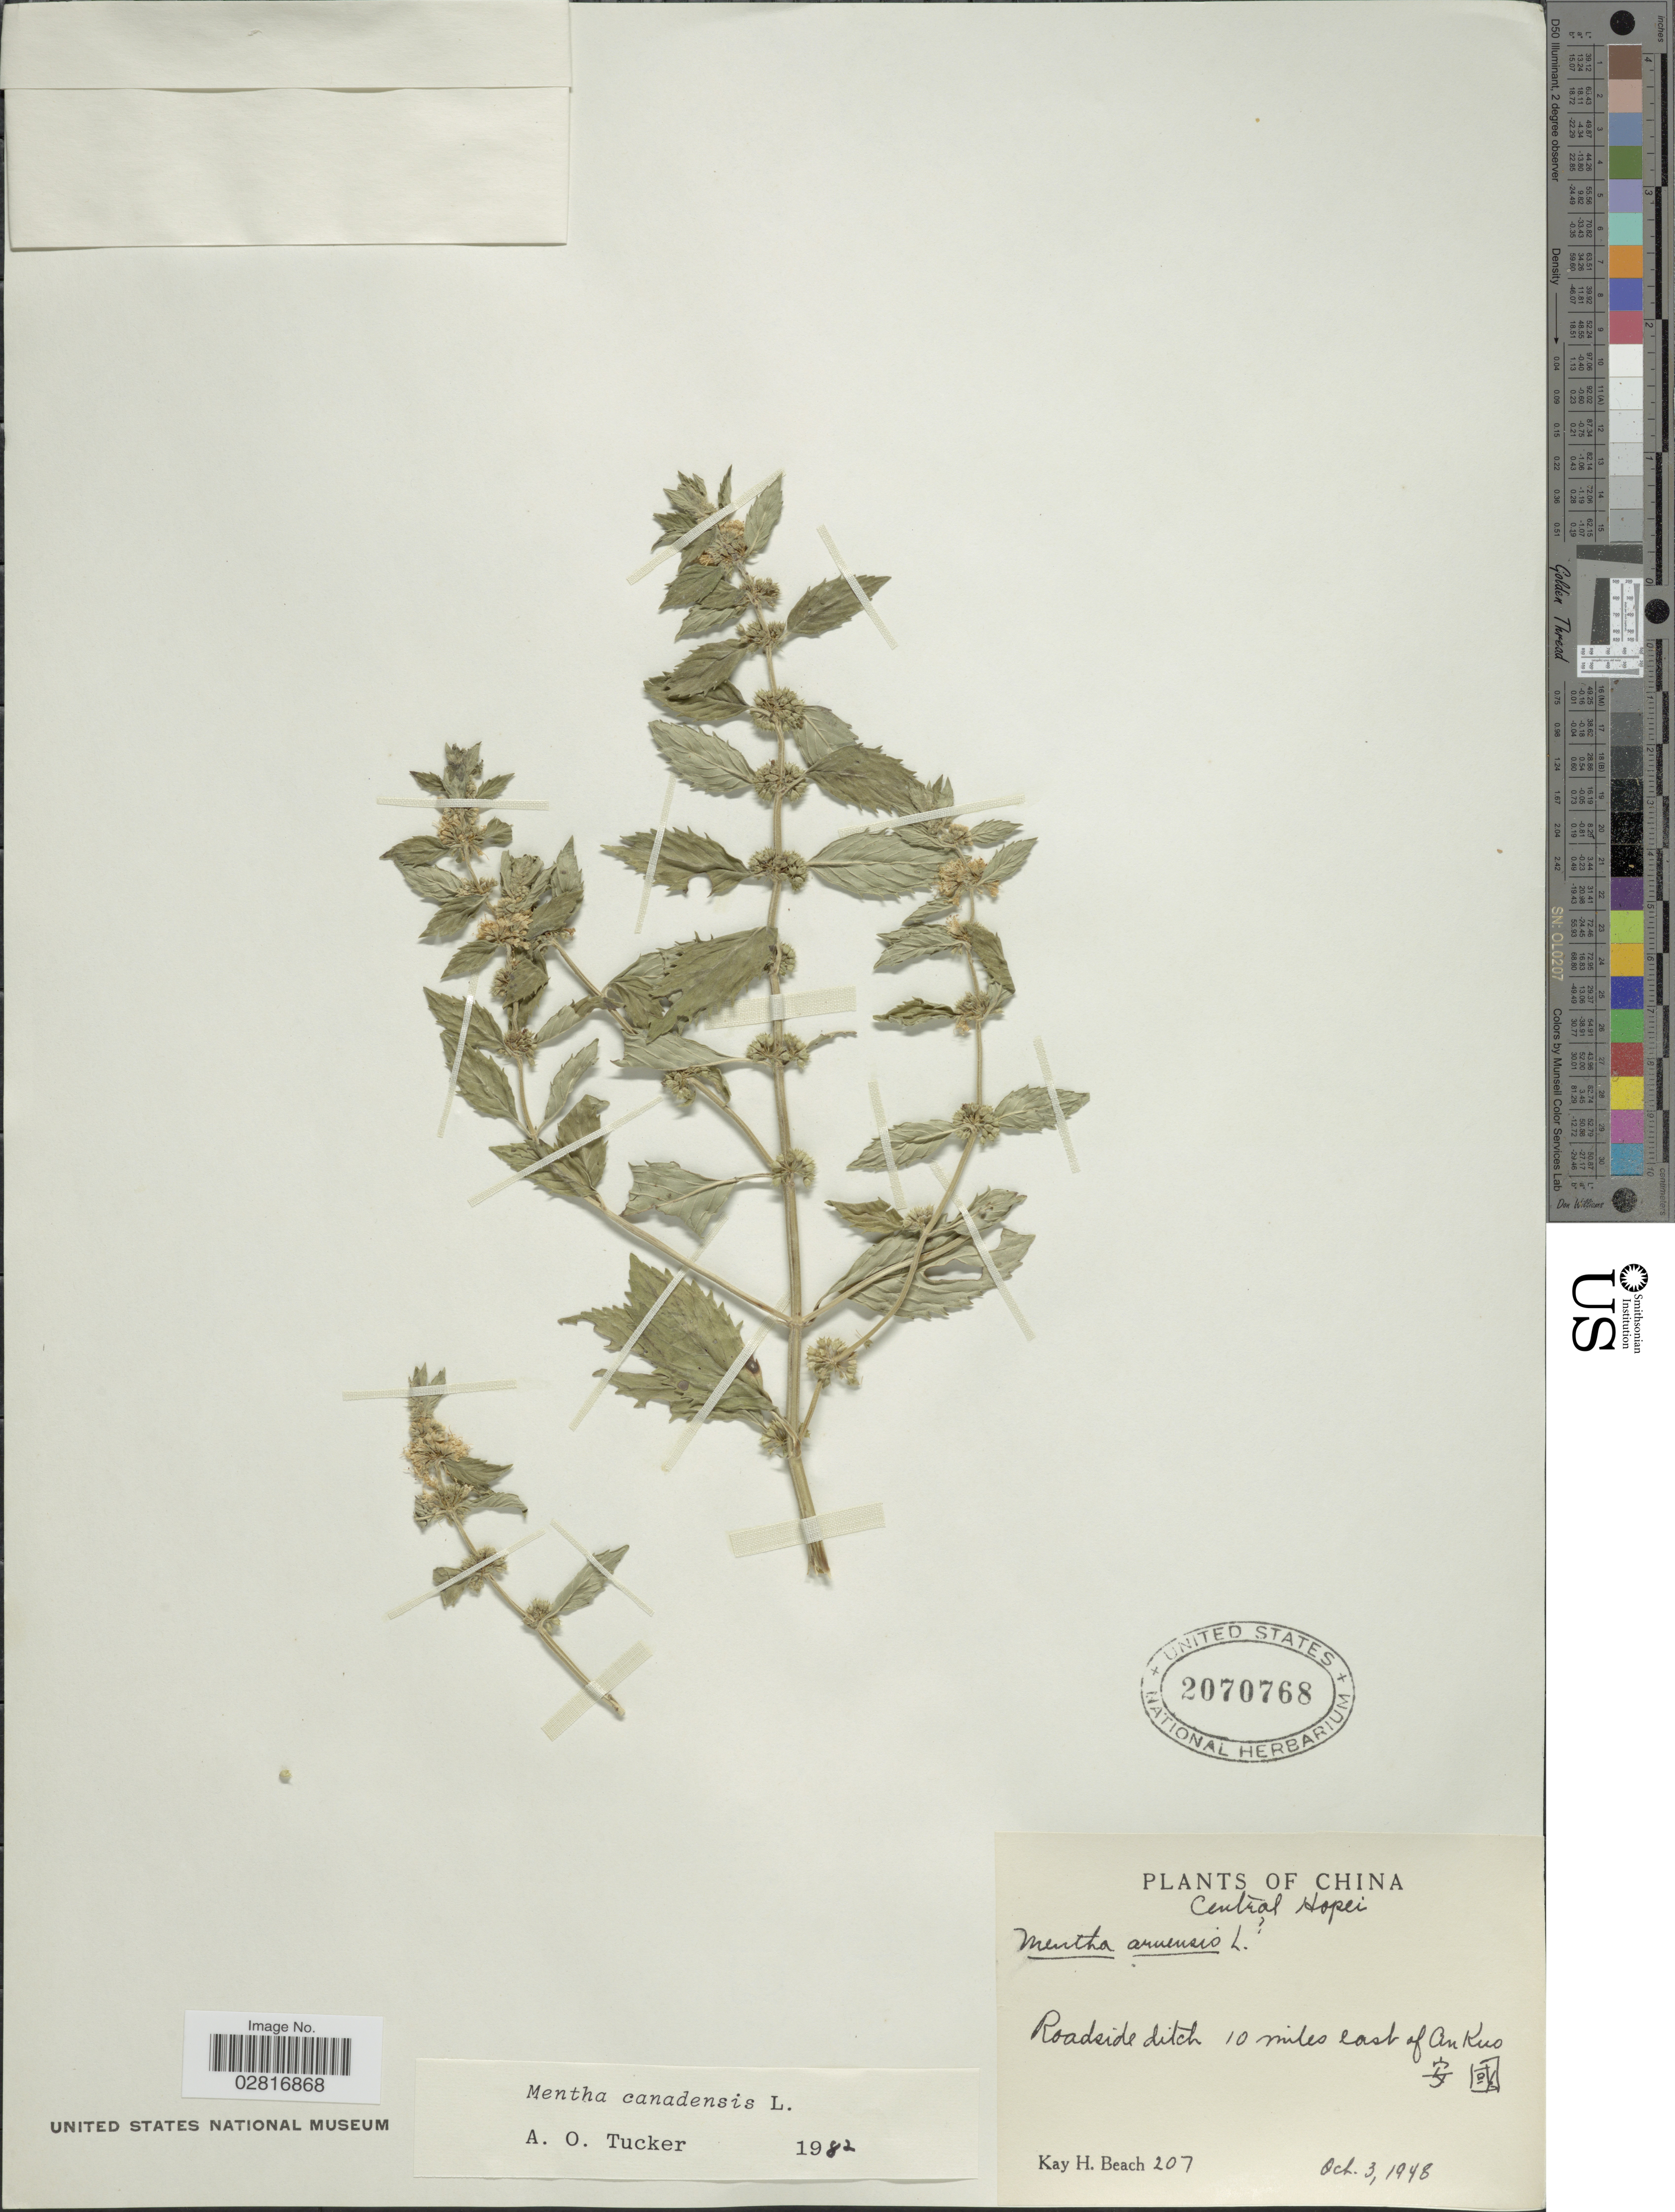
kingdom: Plantae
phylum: Tracheophyta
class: Magnoliopsida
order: Lamiales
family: Lamiaceae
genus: Mentha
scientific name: Mentha canadensis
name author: L.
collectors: K. H. Beach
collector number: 207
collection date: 1948-10-03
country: China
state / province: Hebei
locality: Central Hopei, Roadside ditch 10 miles east of An Kuo.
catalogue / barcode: US 2070768